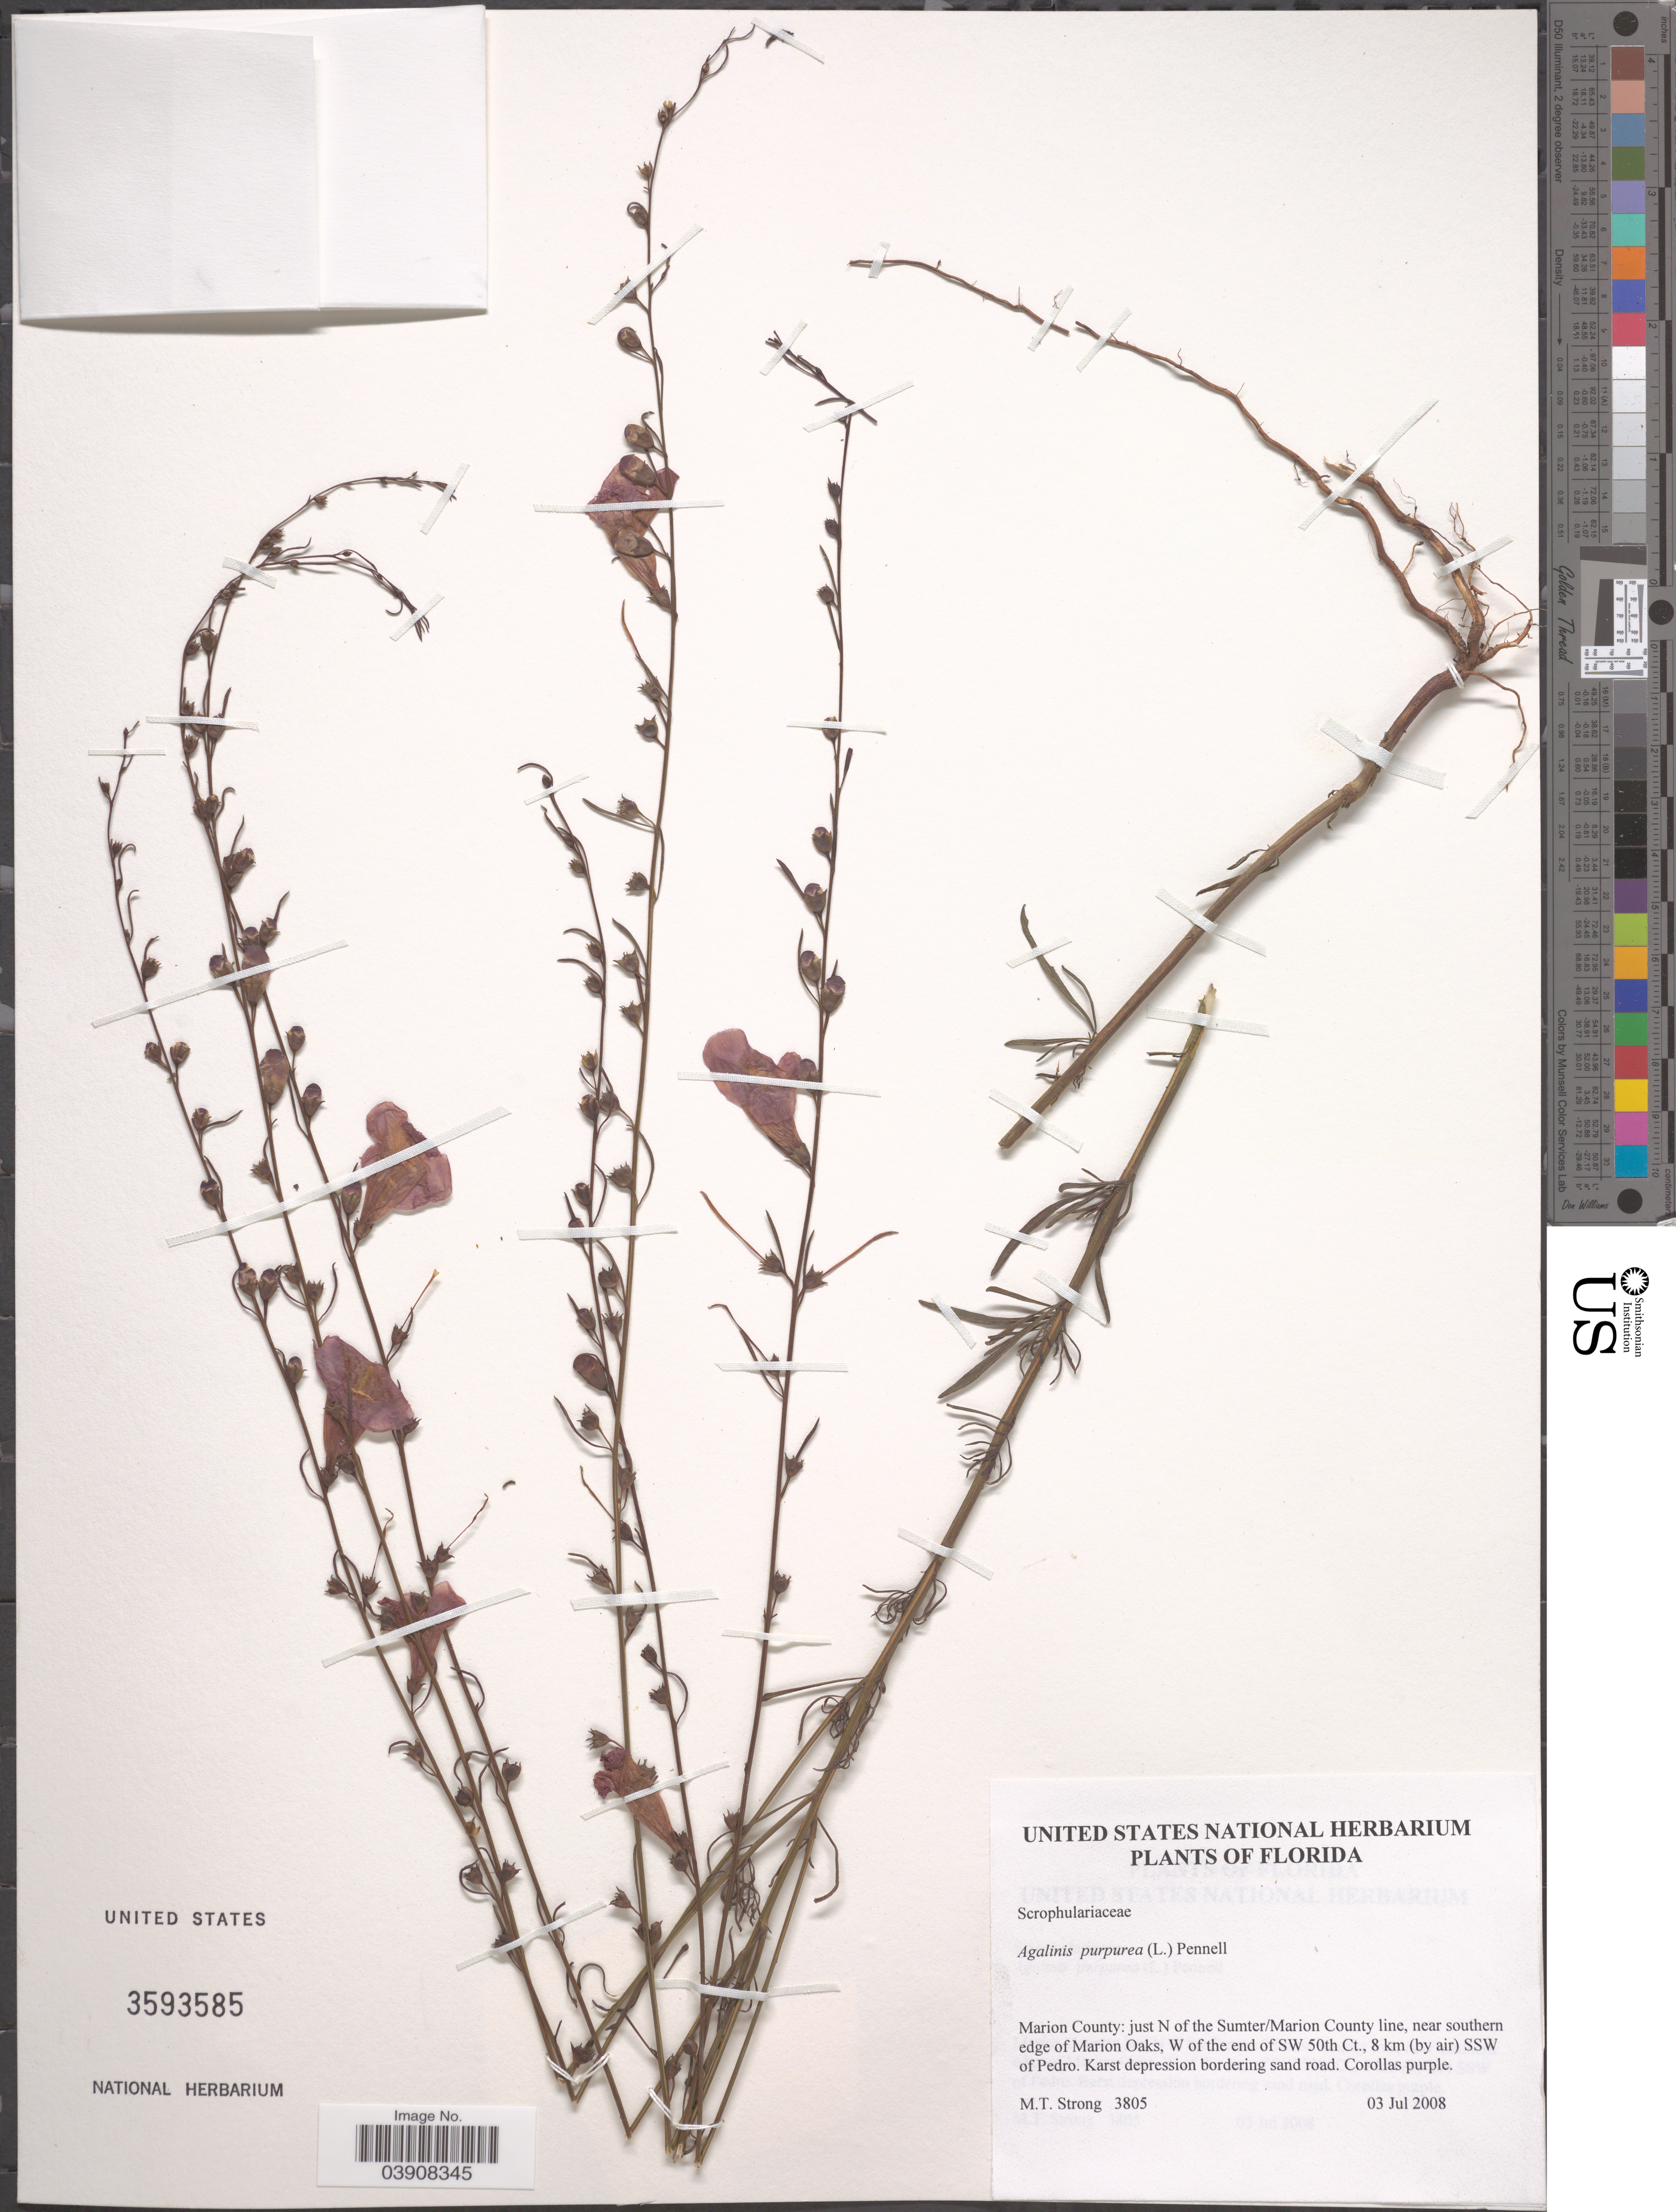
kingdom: Plantae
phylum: Tracheophyta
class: Magnoliopsida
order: Lamiales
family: Orobanchaceae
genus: Agalinis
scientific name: Agalinis purpurea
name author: (L.) Pennell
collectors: M. T. Strong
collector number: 3805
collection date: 2008-07-03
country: United States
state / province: Florida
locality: Marion County: just N of the Sumter/Marion County line, near southern edge of Marion Oaks, W of the end of SW 50th Ct., 8 km (by air) SSW of Pedro.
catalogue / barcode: US 3593585